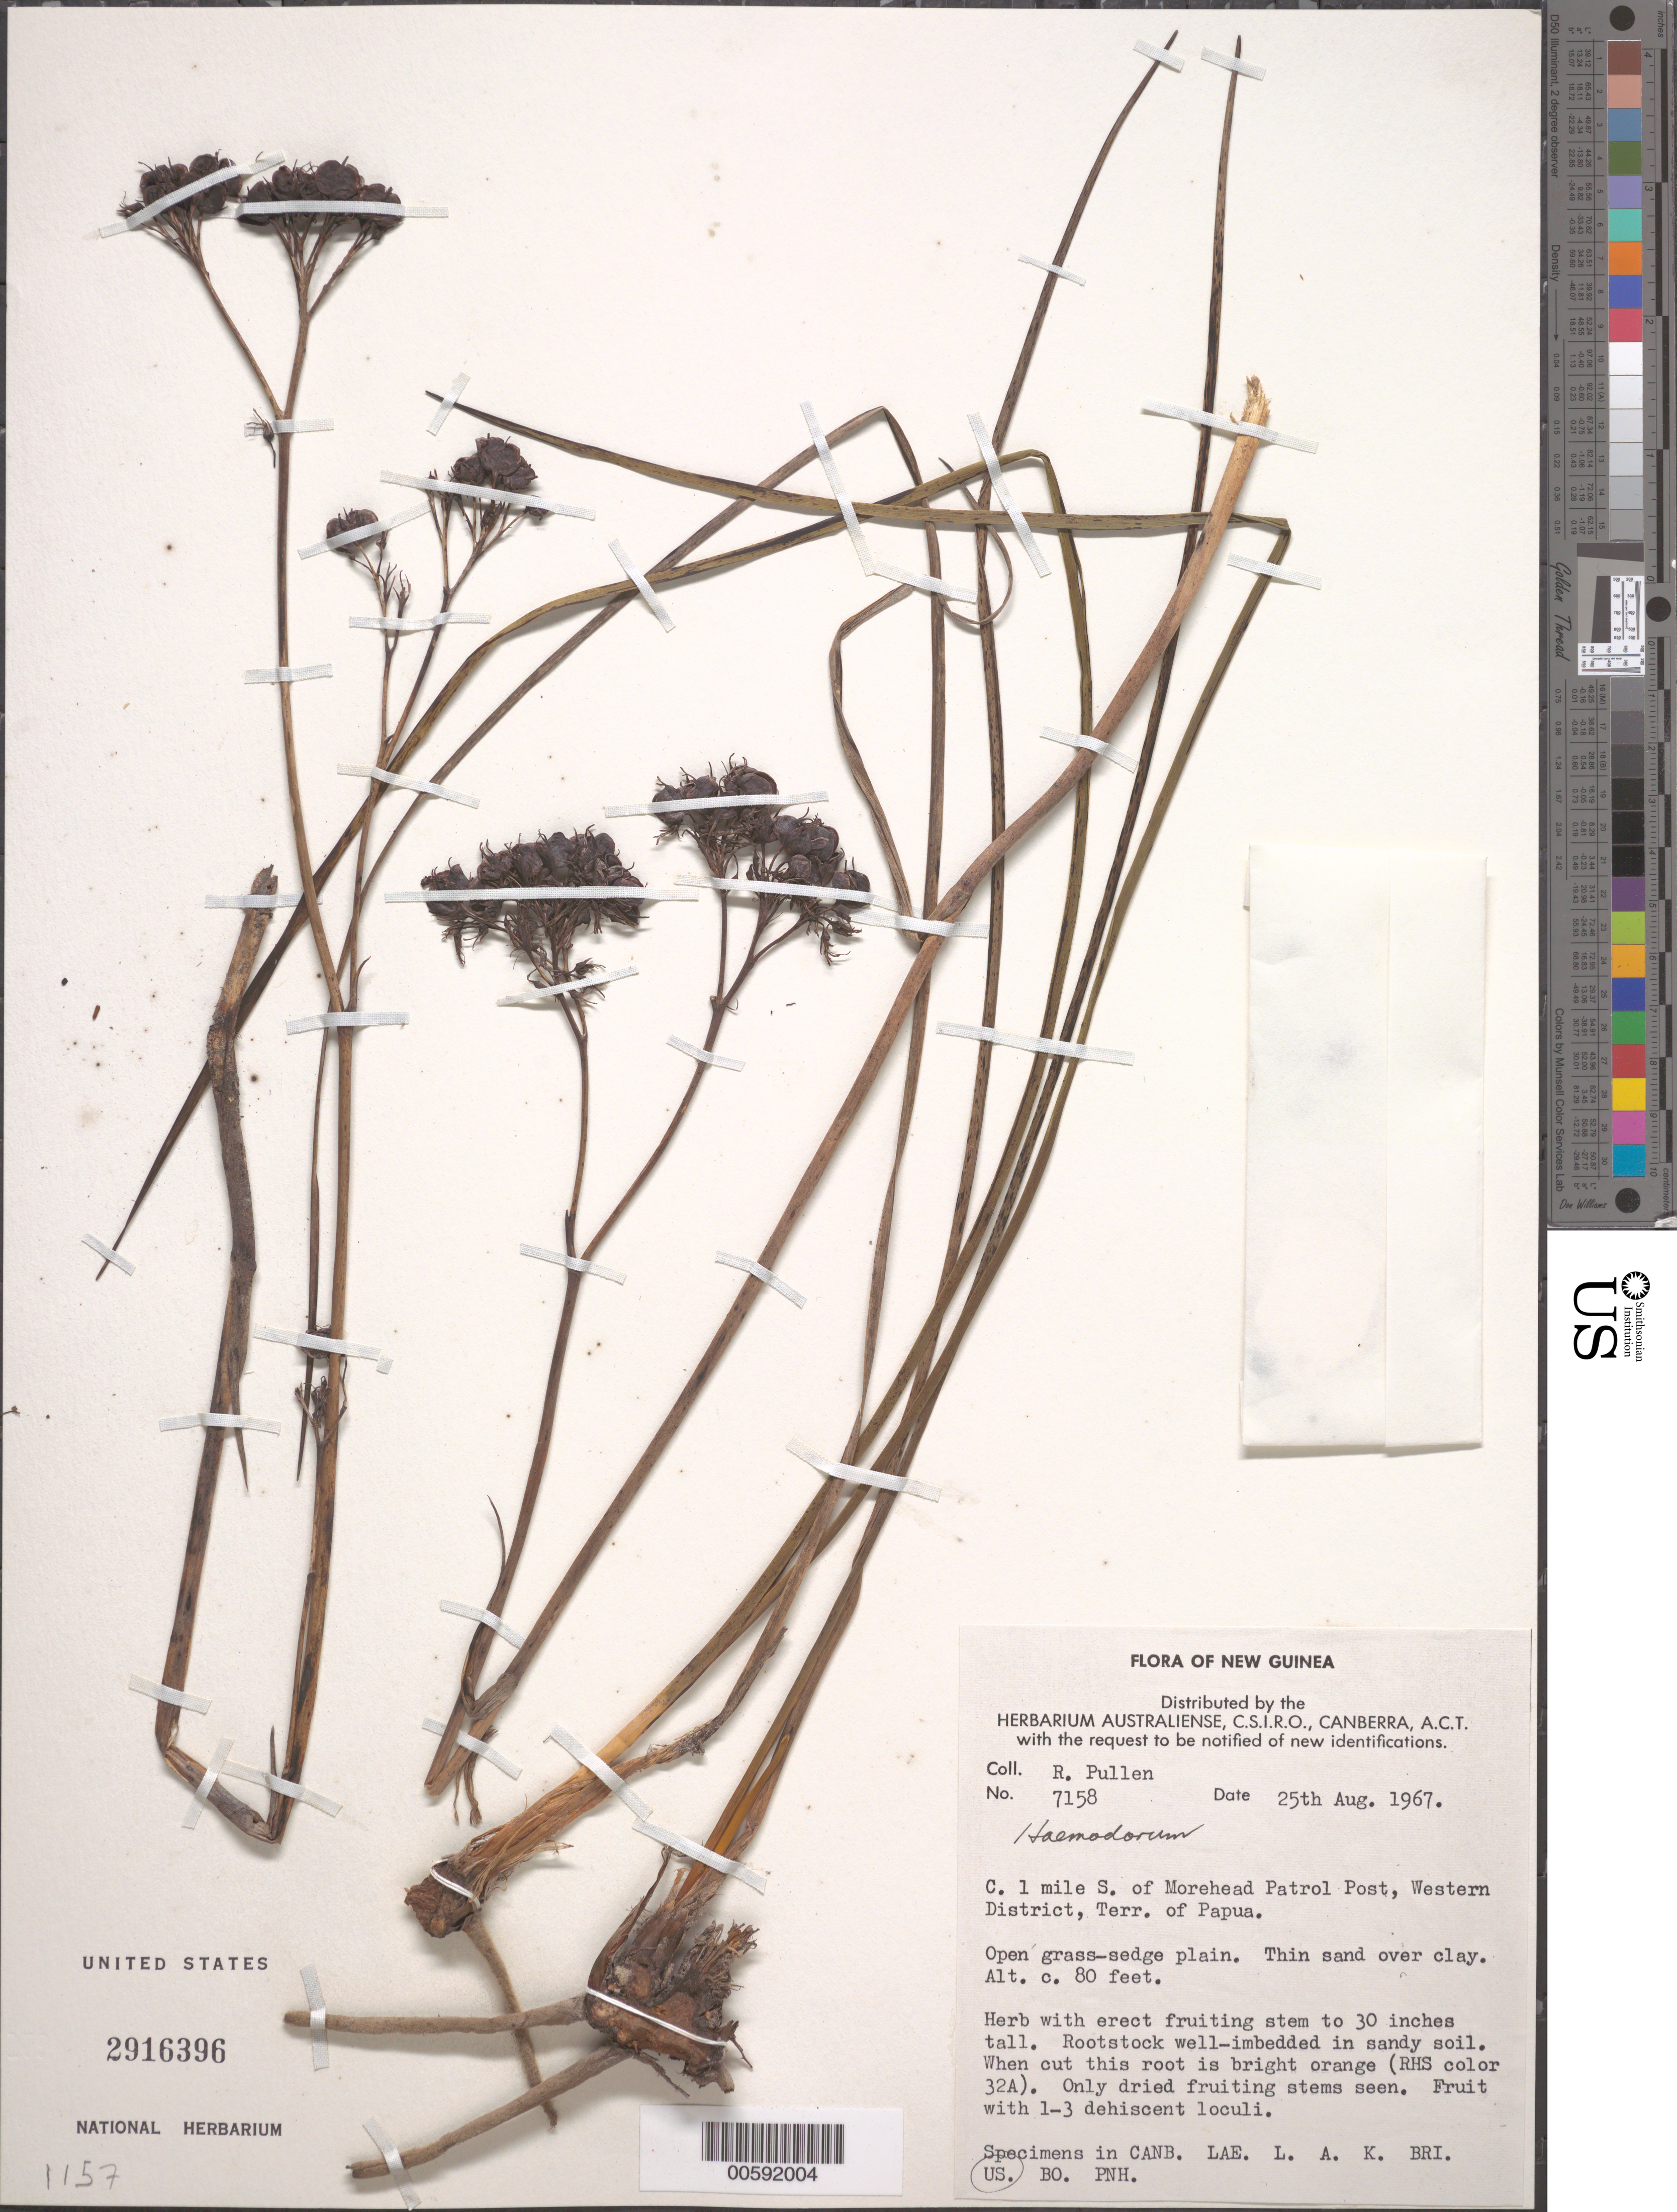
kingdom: Plantae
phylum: Tracheophyta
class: Liliopsida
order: Commelinales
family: Haemodoraceae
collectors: R. Pullen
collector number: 7158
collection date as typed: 25 Aug 1967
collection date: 1967-08-25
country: Papua New Guinea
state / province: Western Highlands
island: New Guinea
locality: S of Morehead Patrol Post.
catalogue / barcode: US 2916396